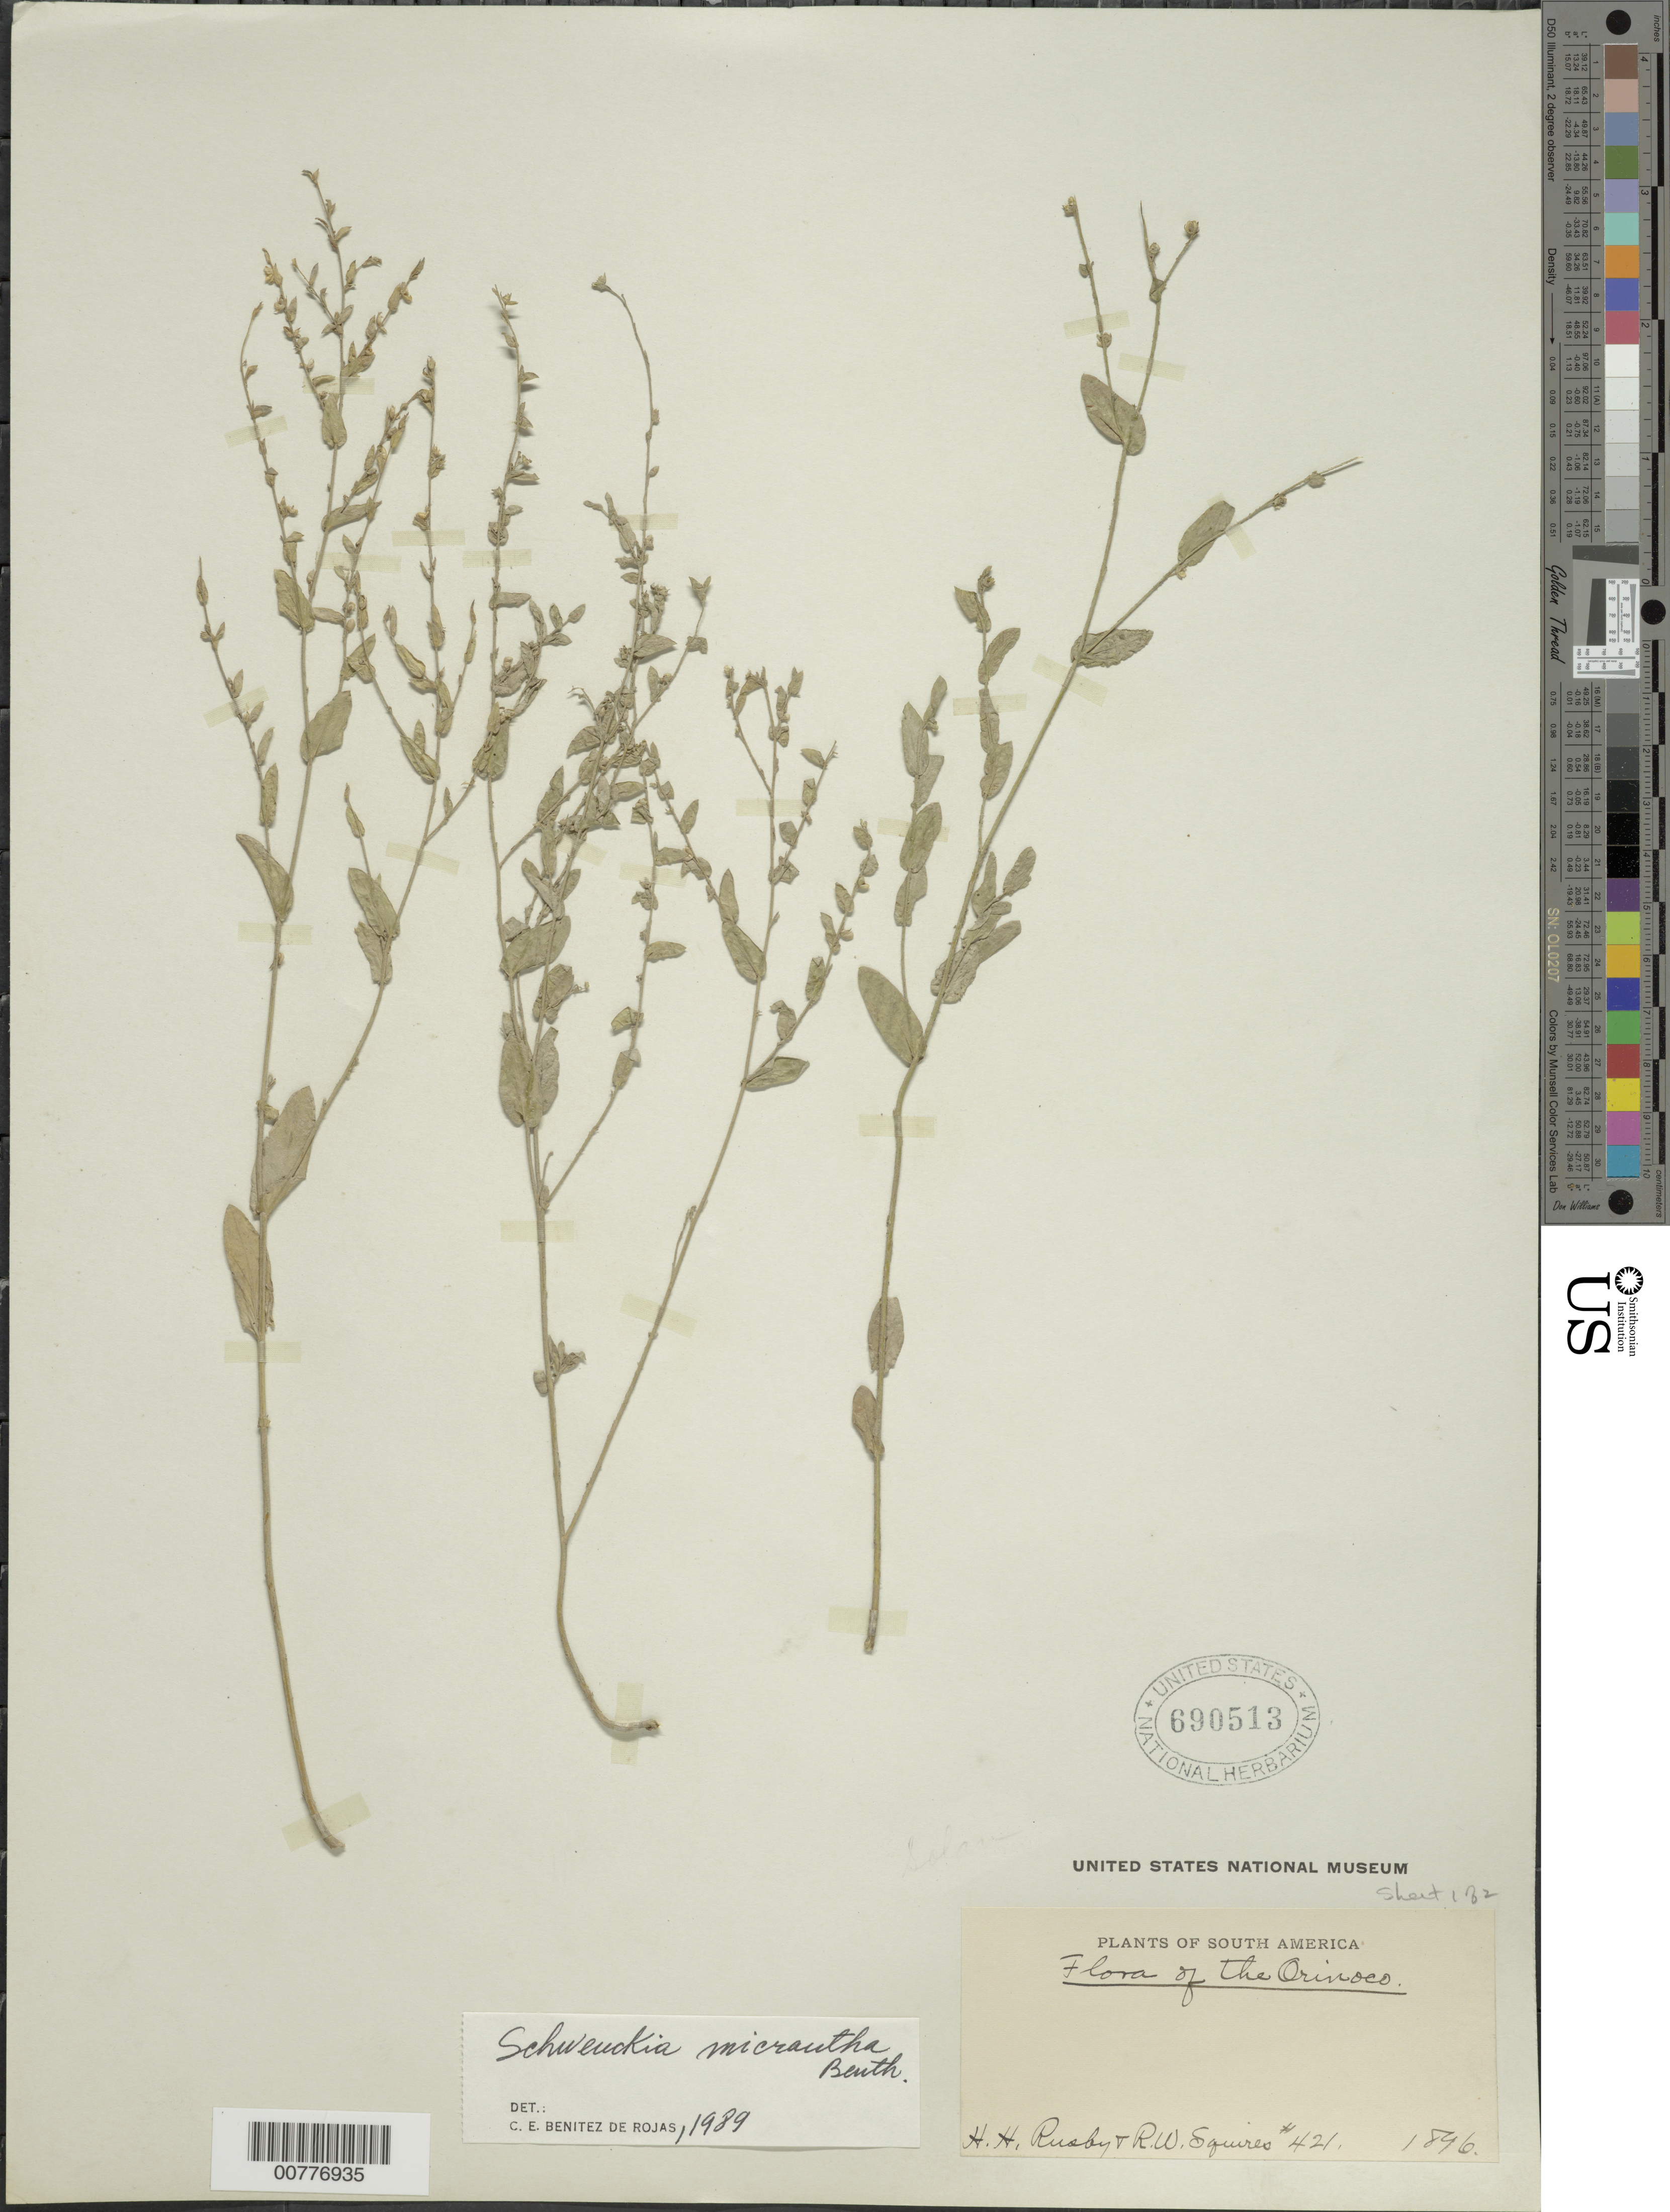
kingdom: Plantae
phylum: Tracheophyta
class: Magnoliopsida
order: Solanales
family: Solanaceae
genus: Schwenckia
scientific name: Schwenckia micrantha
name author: Benth.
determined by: Benítez, C. E.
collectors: H. H. Rusby & R. Squires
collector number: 421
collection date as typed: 1896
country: Venezuela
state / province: Delta Amacuro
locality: Lower Orinoco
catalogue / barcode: US 690513